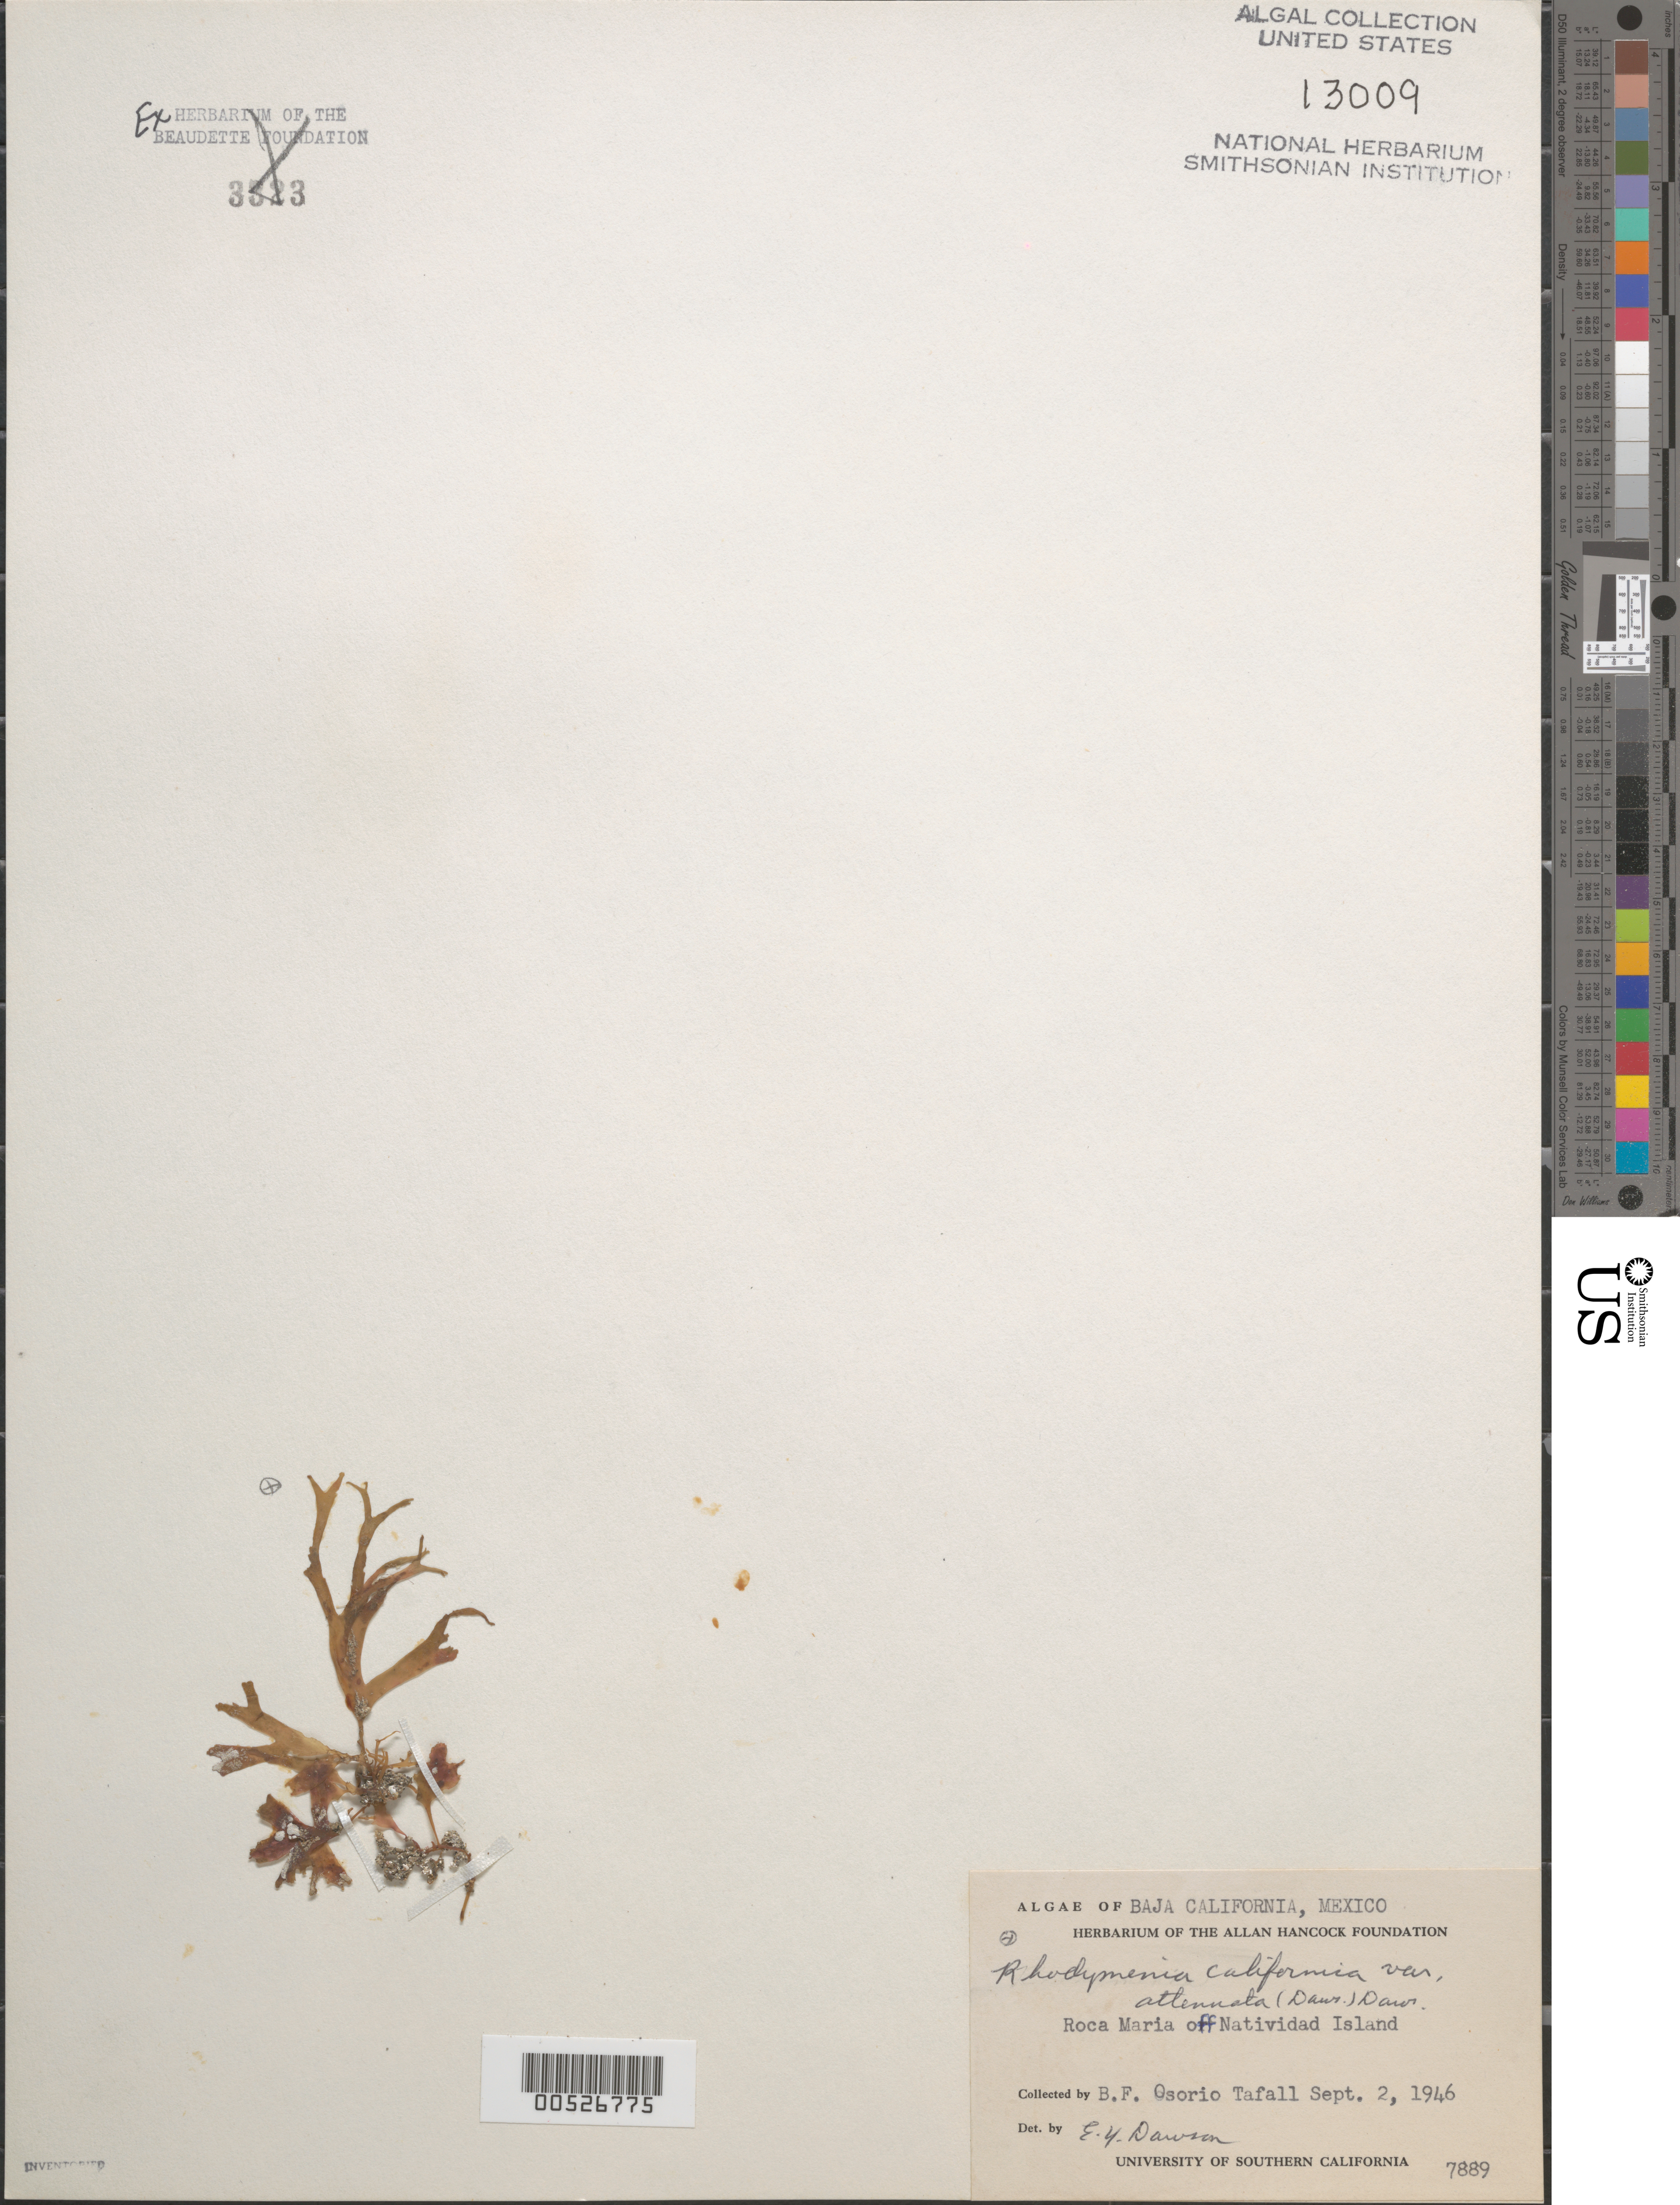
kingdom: Plantae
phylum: Rhodophyta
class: Florideophyceae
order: Rhodymeniales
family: Rhodymeniaceae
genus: Rhodymenia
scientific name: Rhodymenia californica var. attenuata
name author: (Daws.) E.Y. Dawson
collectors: B. Osario Tafall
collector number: EYD 7889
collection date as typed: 02 Sep 1946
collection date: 1946-09-02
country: Mexico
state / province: Baja California Sur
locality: Roca Maria, off Isla Natividad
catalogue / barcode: US 13009